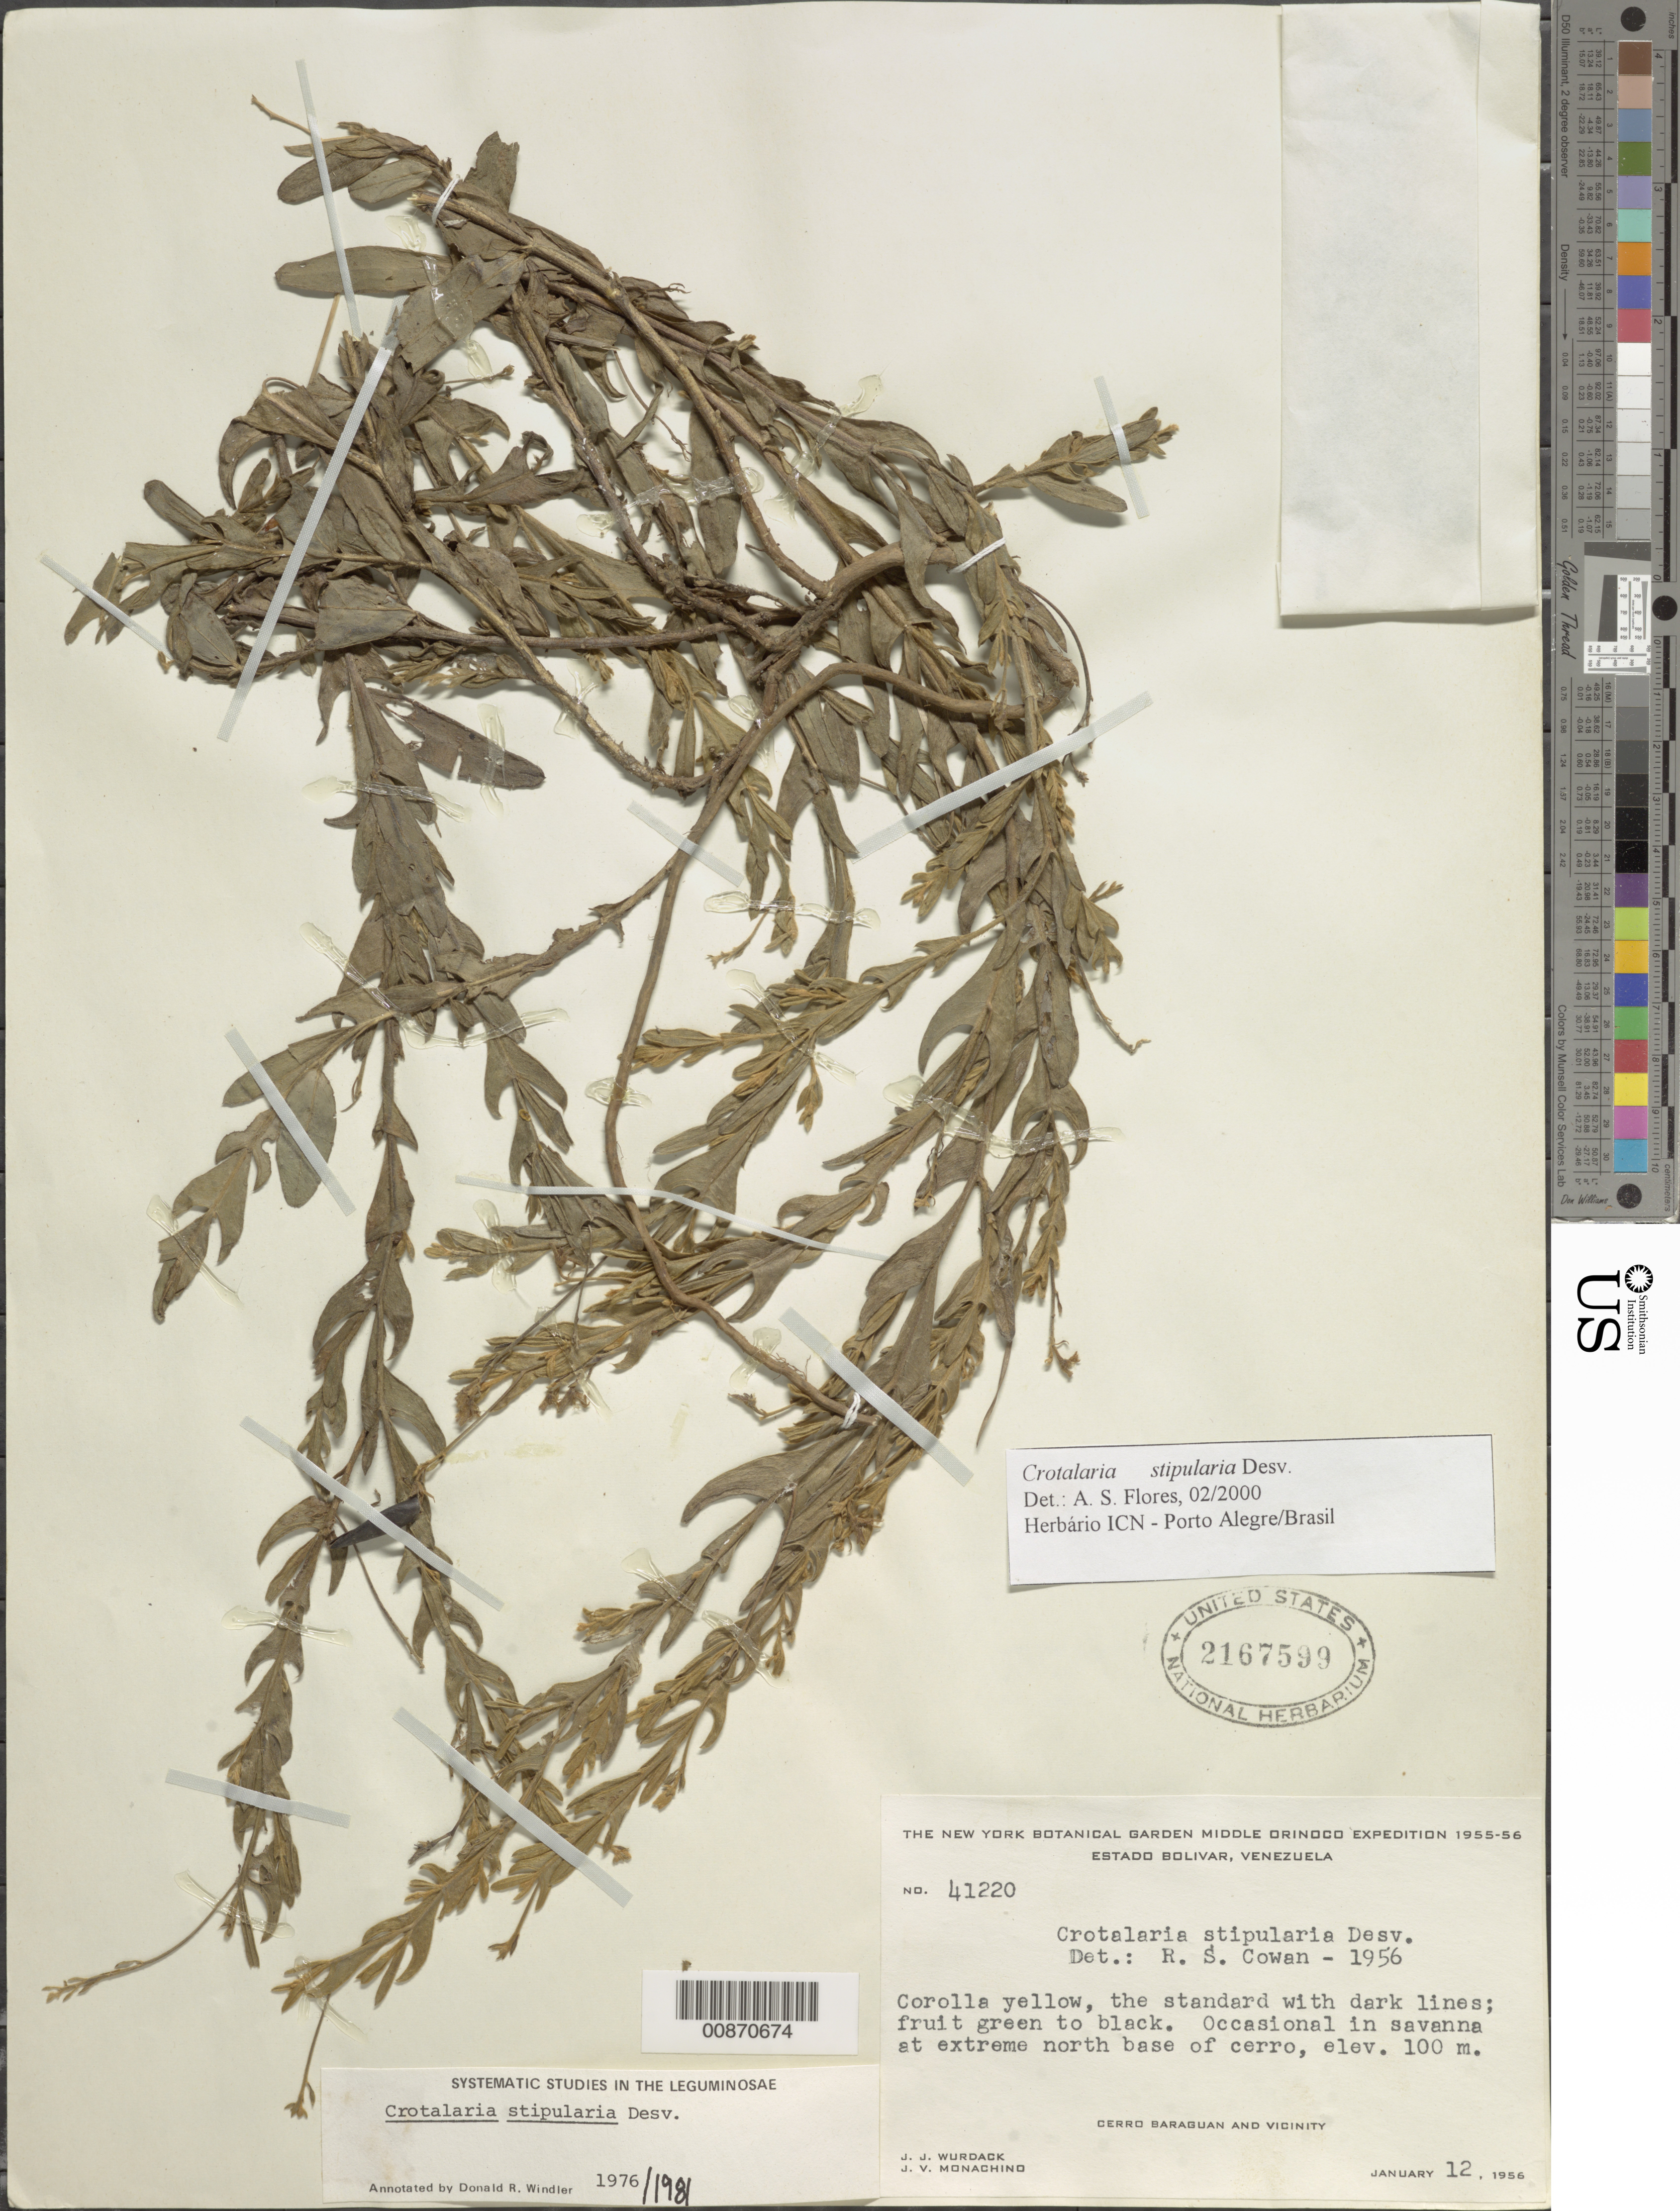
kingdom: Plantae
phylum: Tracheophyta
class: Magnoliopsida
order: Fabales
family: Fabaceae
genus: Crotalaria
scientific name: Crotalaria stipularia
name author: Desv.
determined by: Flores, A. S., (ICN), Universidade Federal do Rio Grande do Sul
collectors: J. J. Wurdack & J. V. Monachino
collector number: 41220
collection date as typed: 12-Jan-56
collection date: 1956-01-12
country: Venezuela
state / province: Bolívar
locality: Cerro Baraguan and vicinity, extreme north base of cerro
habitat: Savanna at extreme N base of cerro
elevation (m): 100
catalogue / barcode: US 2167599